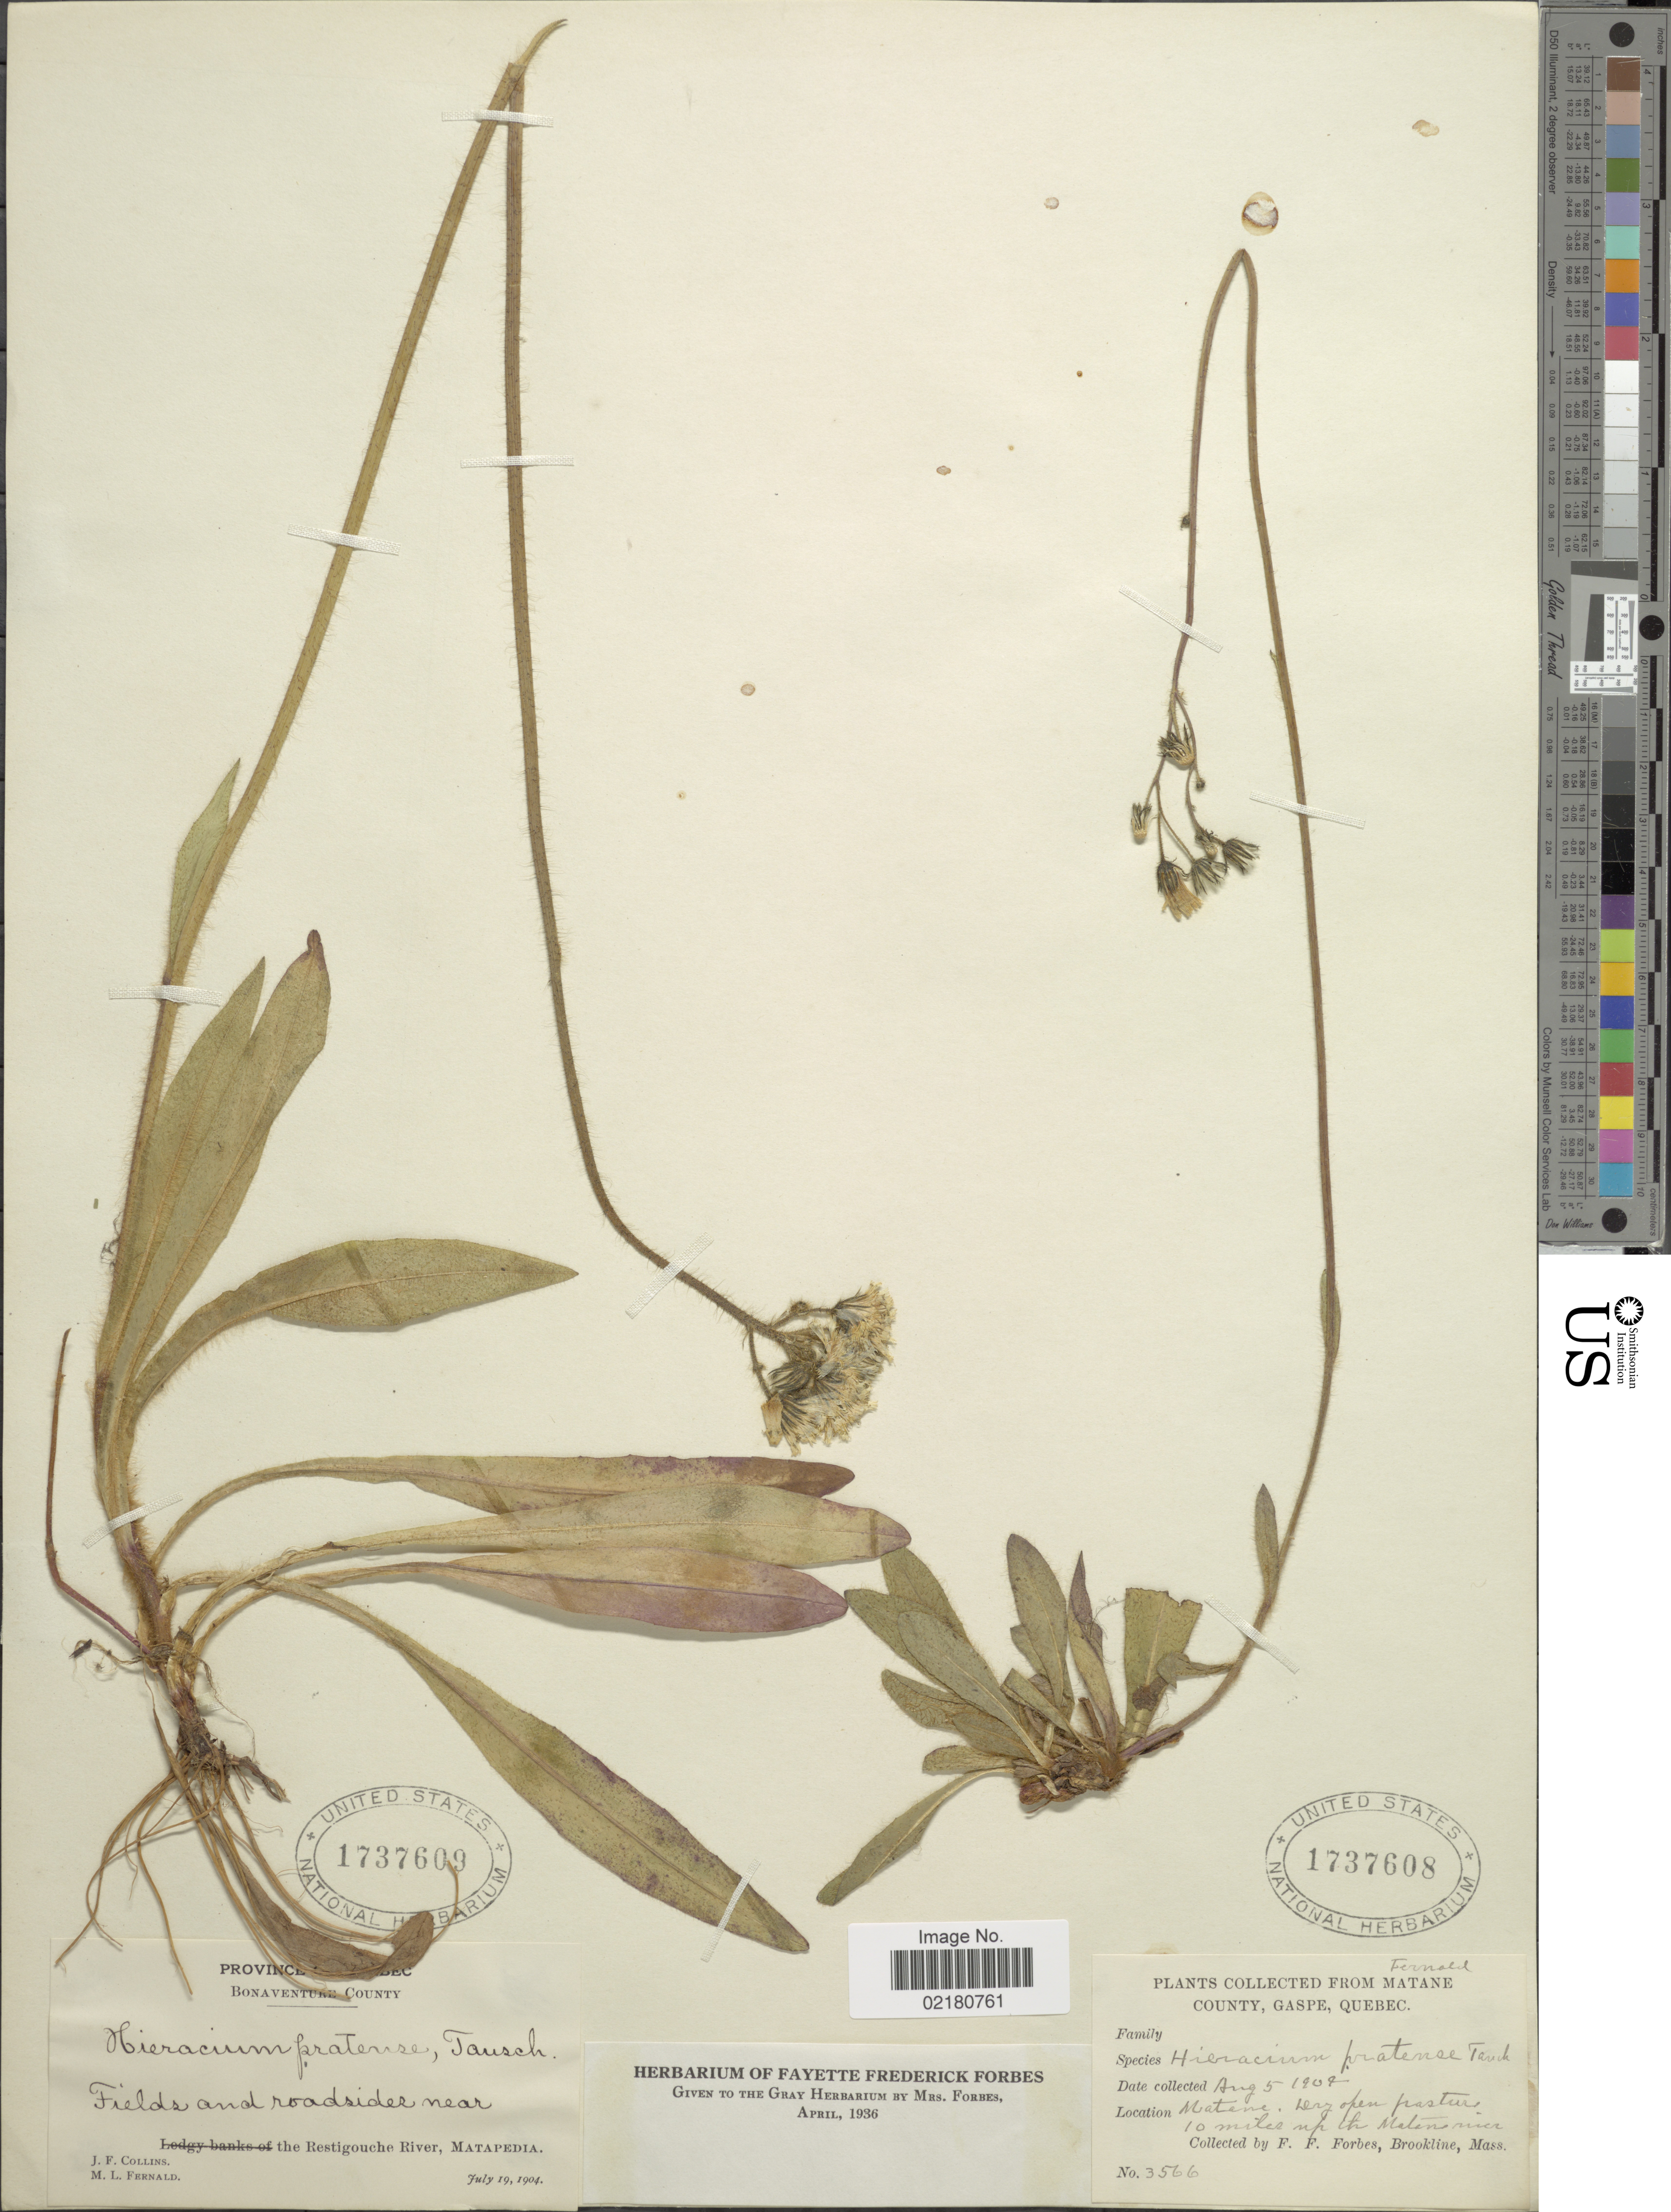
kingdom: Plantae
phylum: Tracheophyta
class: Magnoliopsida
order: Asterales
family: Asteraceae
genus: Pilosella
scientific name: Pilosella caespitosa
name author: (Dumort.) P. D. Sell & C. West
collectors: J. Collins & M. L. Fernald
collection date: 1904-07-19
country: Canada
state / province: Quebec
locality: Bonaventure County, Fields and roadsides near the Restigouche River, Matapedia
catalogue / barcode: US 1737609-2